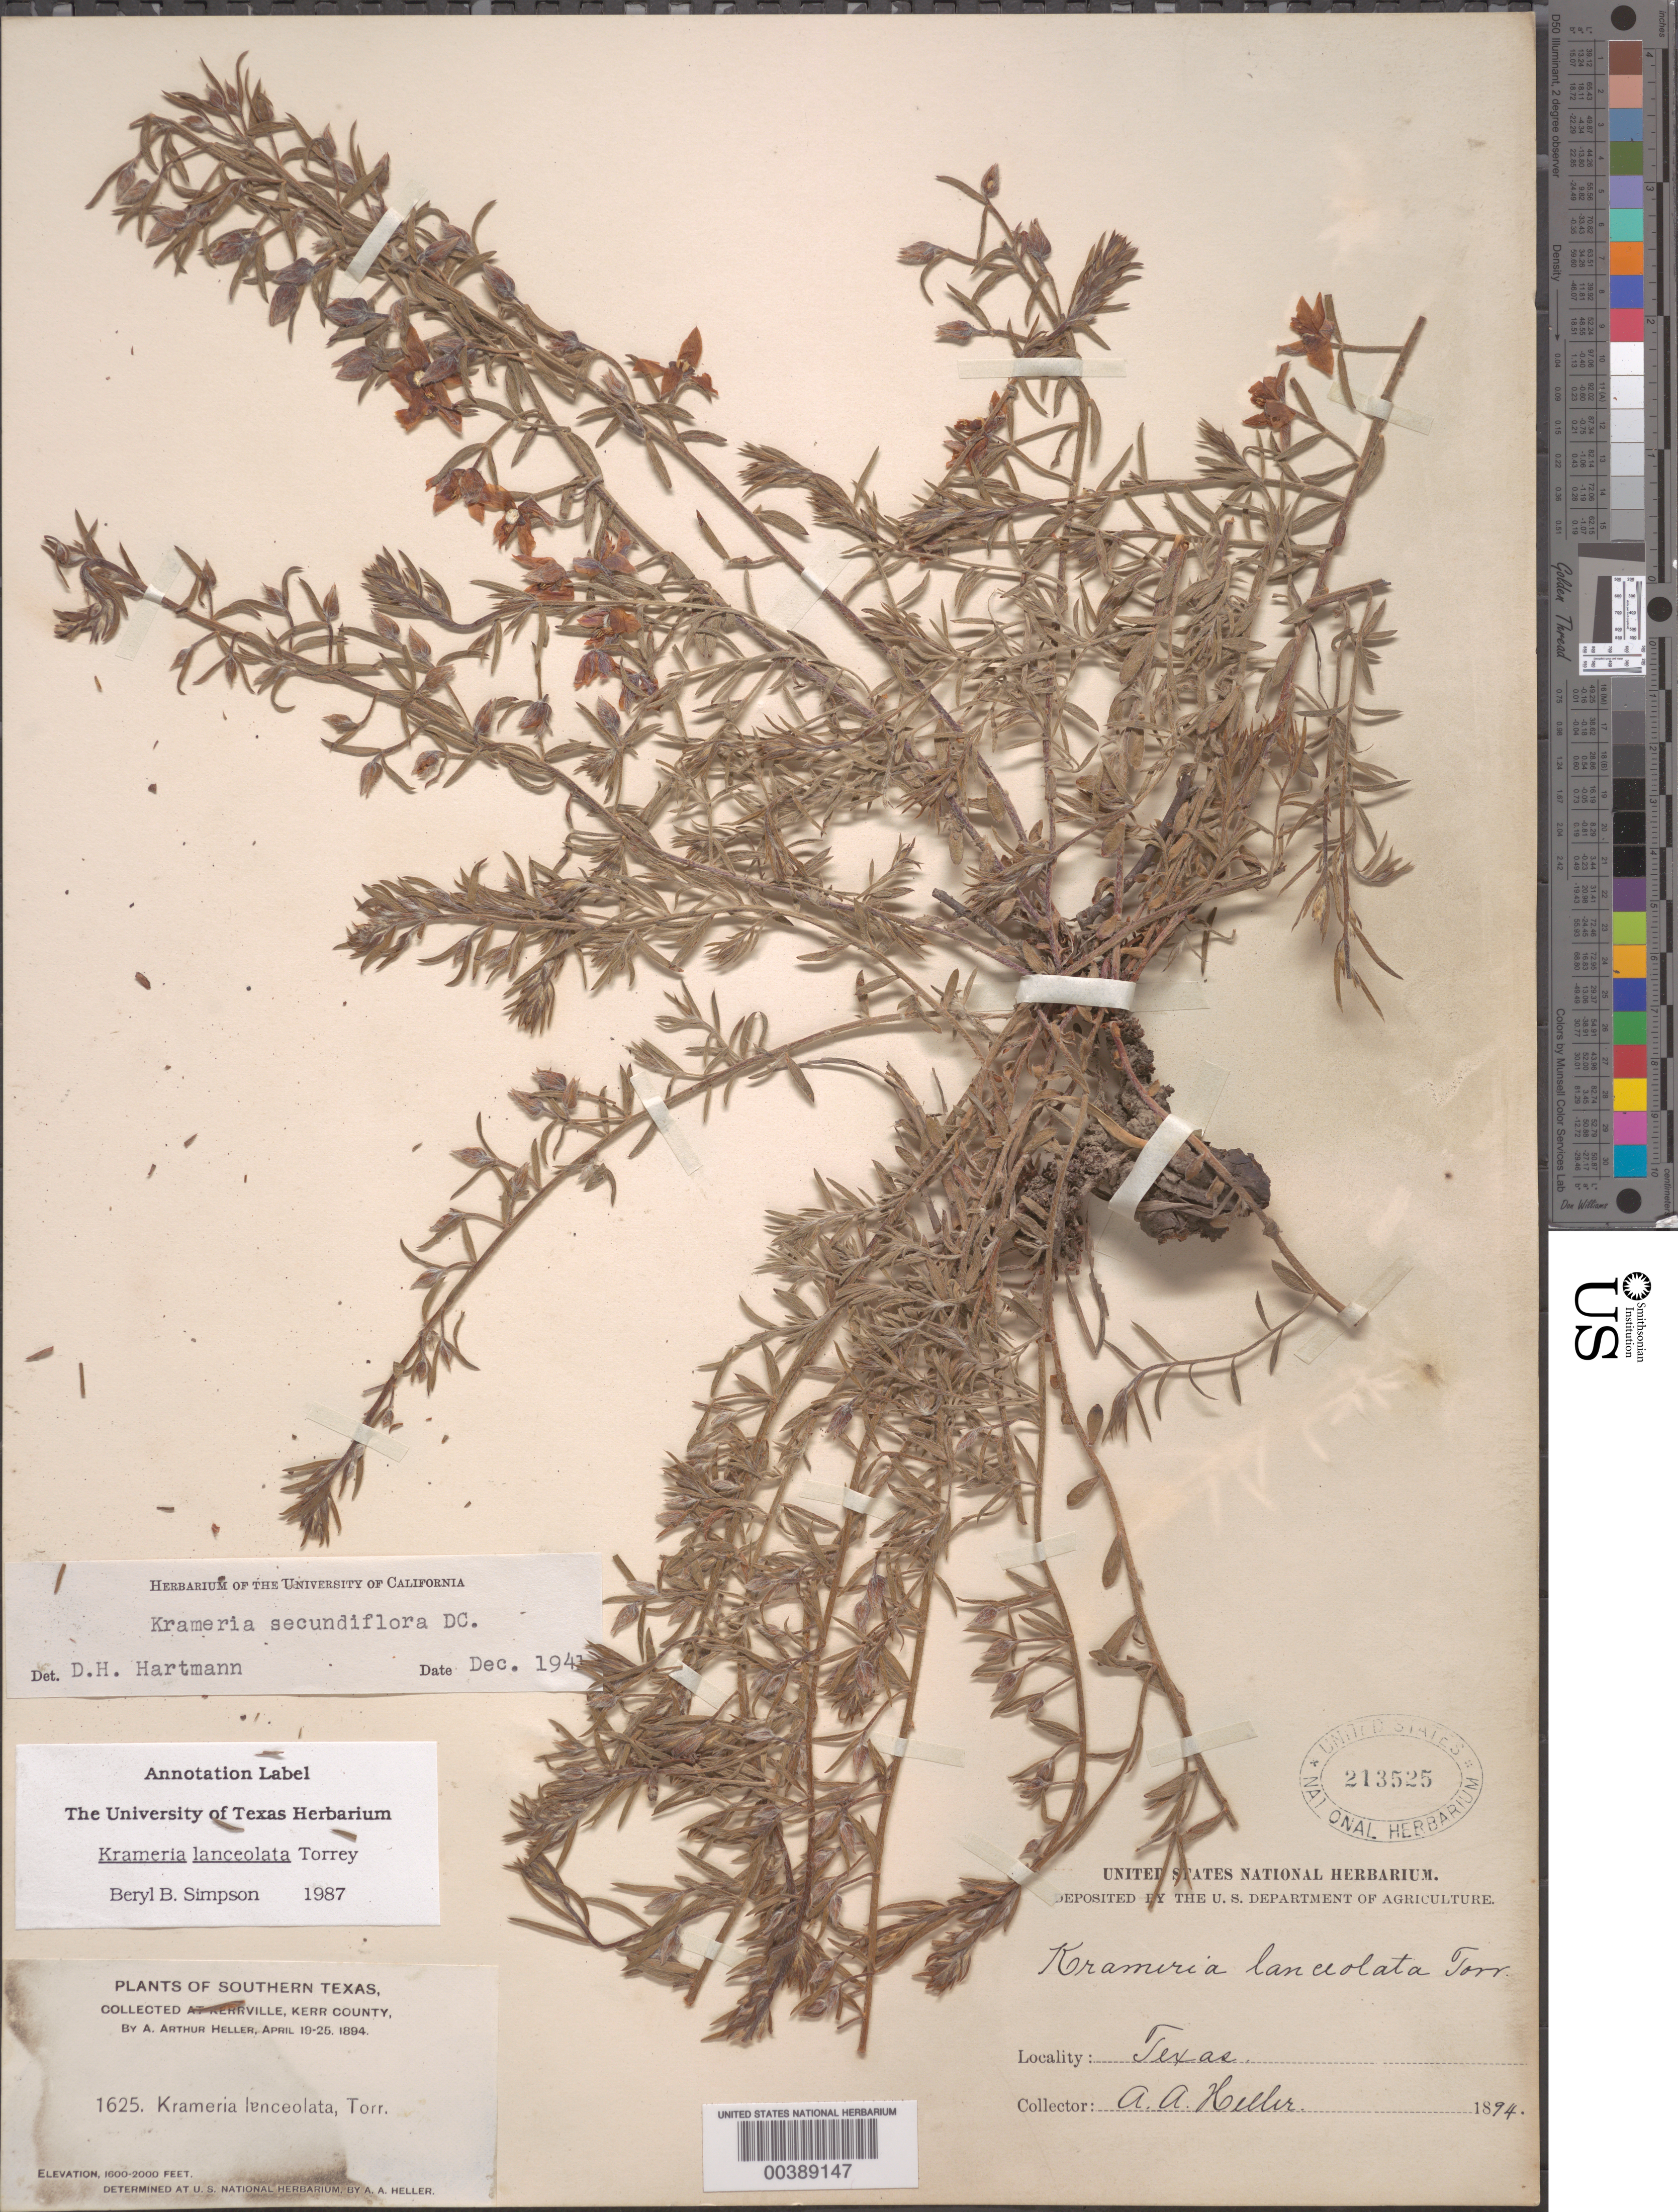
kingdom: Plantae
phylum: Tracheophyta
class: Magnoliopsida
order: Zygophyllales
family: Krameriaceae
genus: Krameria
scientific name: Krameria lanceolata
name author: Torr.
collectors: A. A. Heller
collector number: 1625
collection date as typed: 19 Apr 1894 to 25 Apr 1894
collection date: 1894-04-19/1894-04-25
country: United States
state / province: Texas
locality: Polytechnic.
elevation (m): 488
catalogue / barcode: US 213525